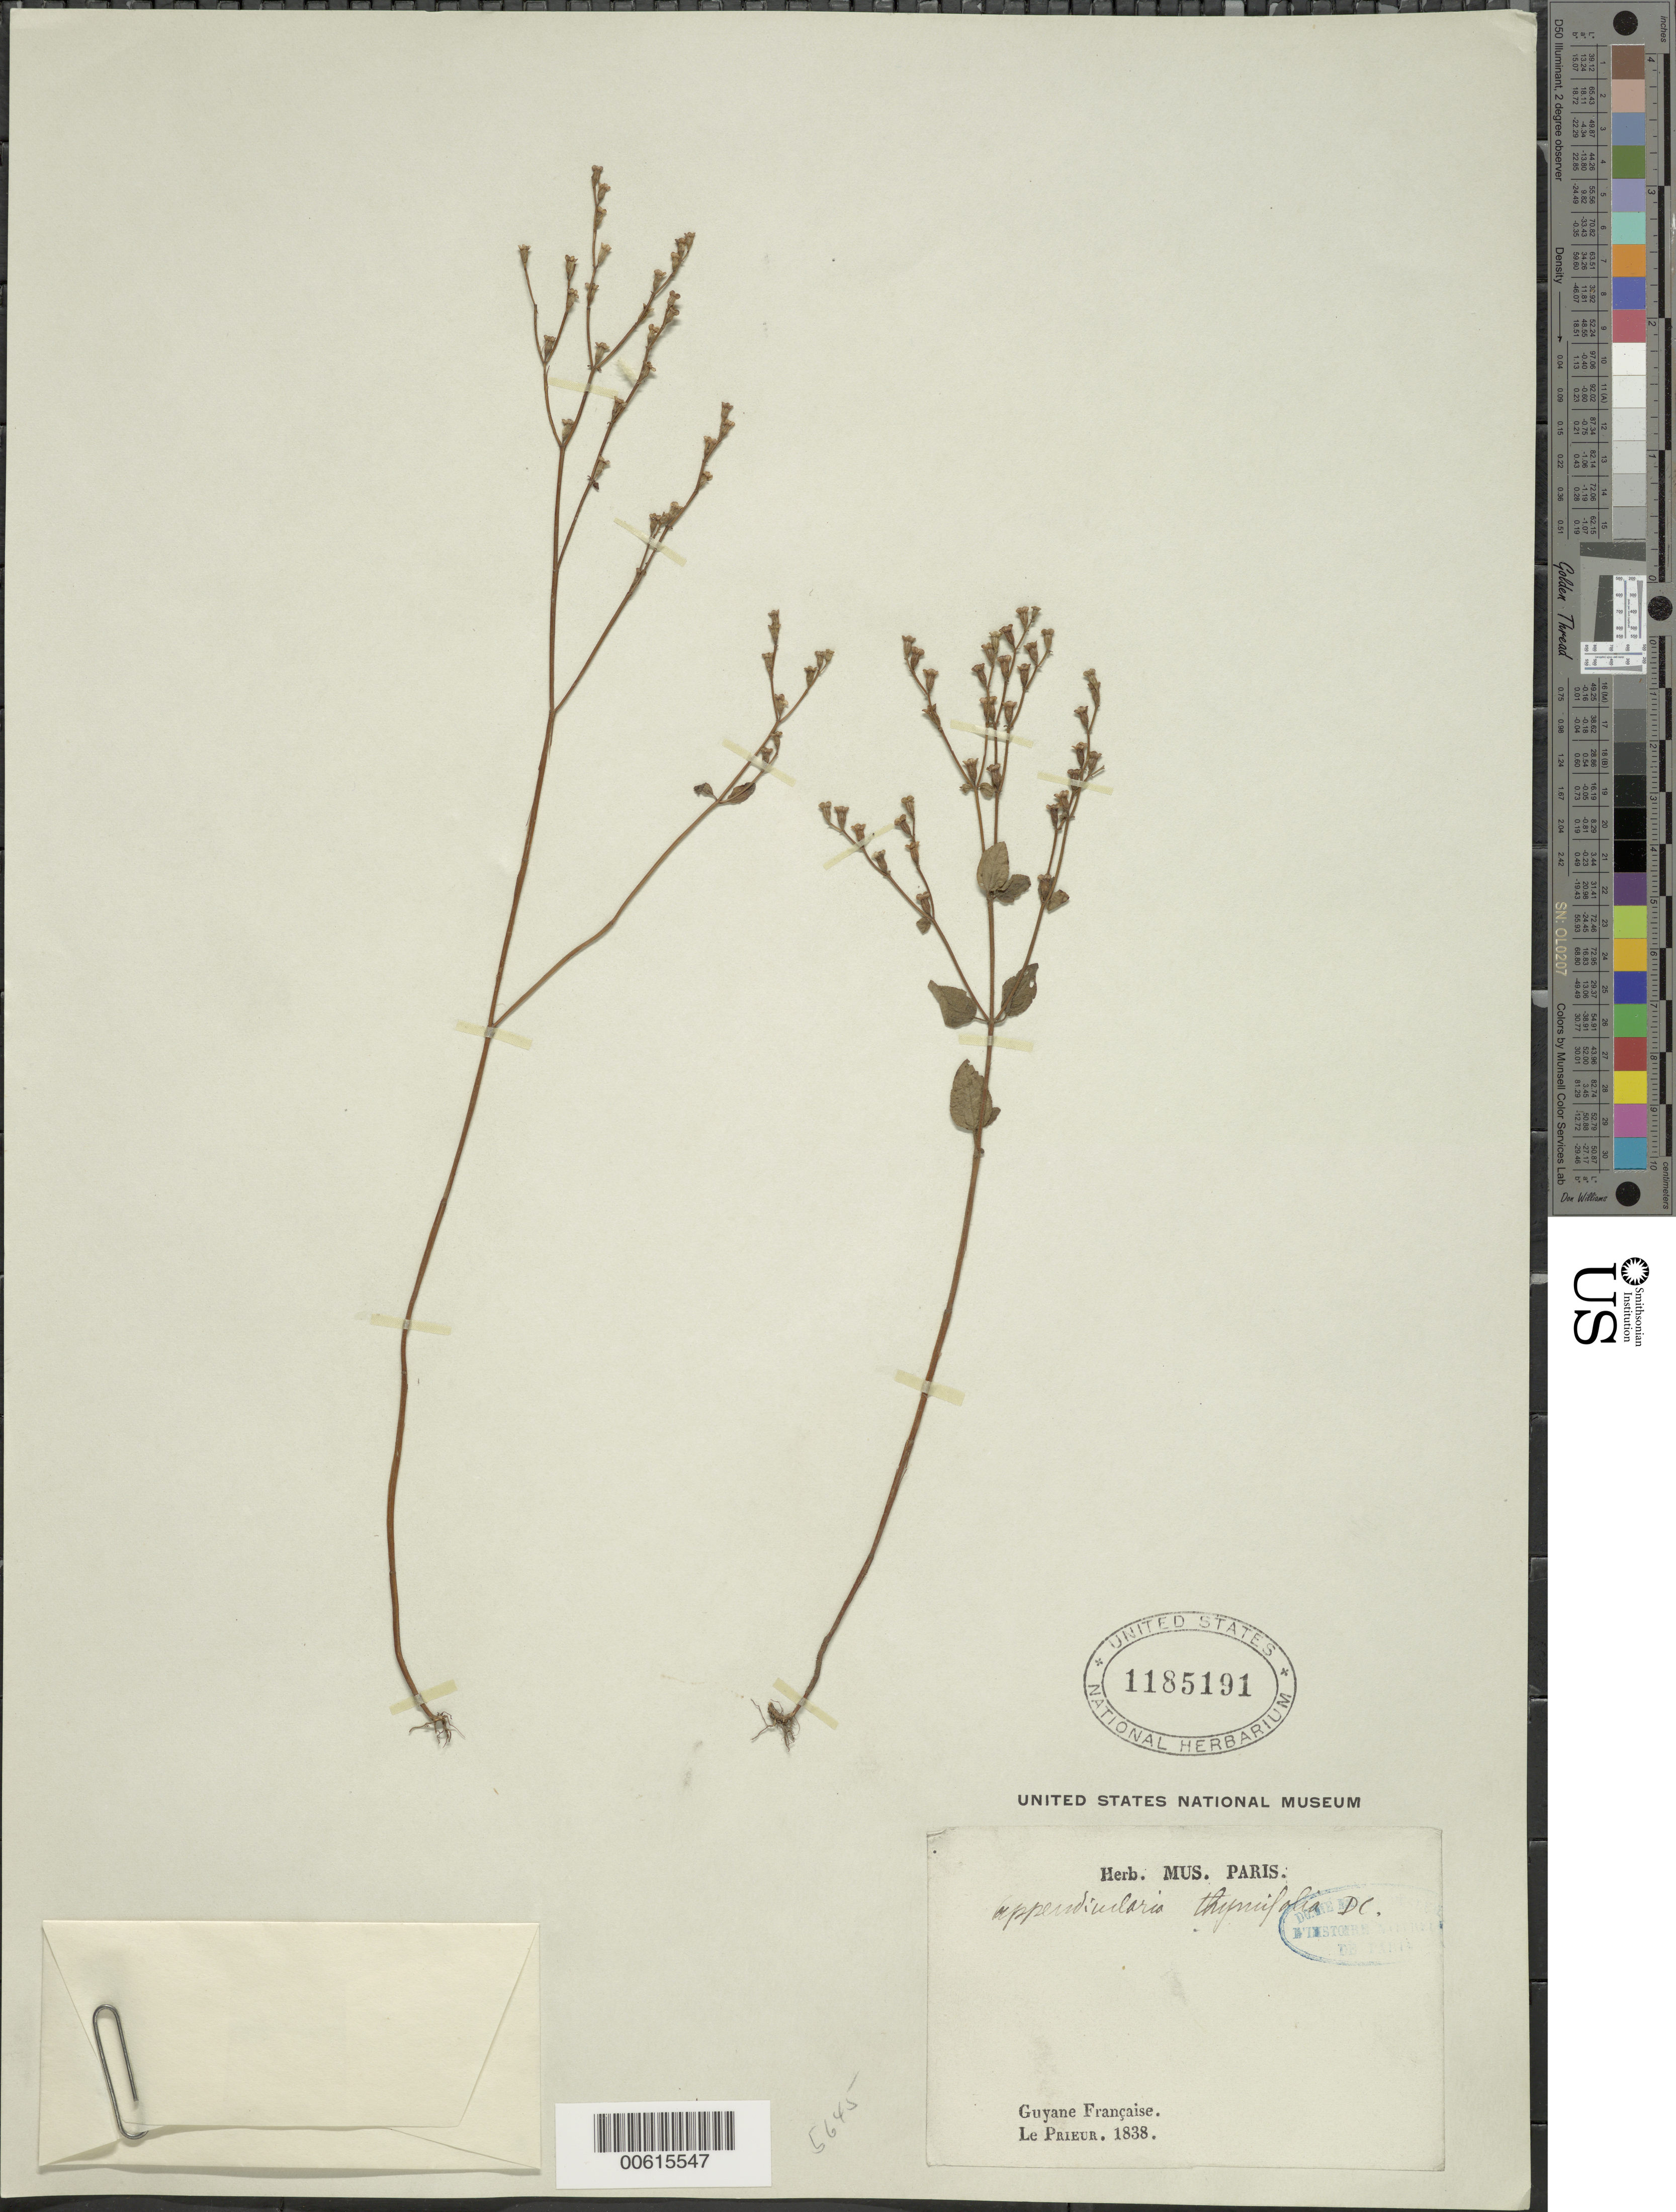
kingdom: Plantae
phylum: Tracheophyta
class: Magnoliopsida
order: Myrtales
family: Melastomataceae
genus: Appendicularia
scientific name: Appendicularia thymifolia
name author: (Bonpl.) DC.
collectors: F. M. R. Leprieur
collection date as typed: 1838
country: French Guiana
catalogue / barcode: US 1185191